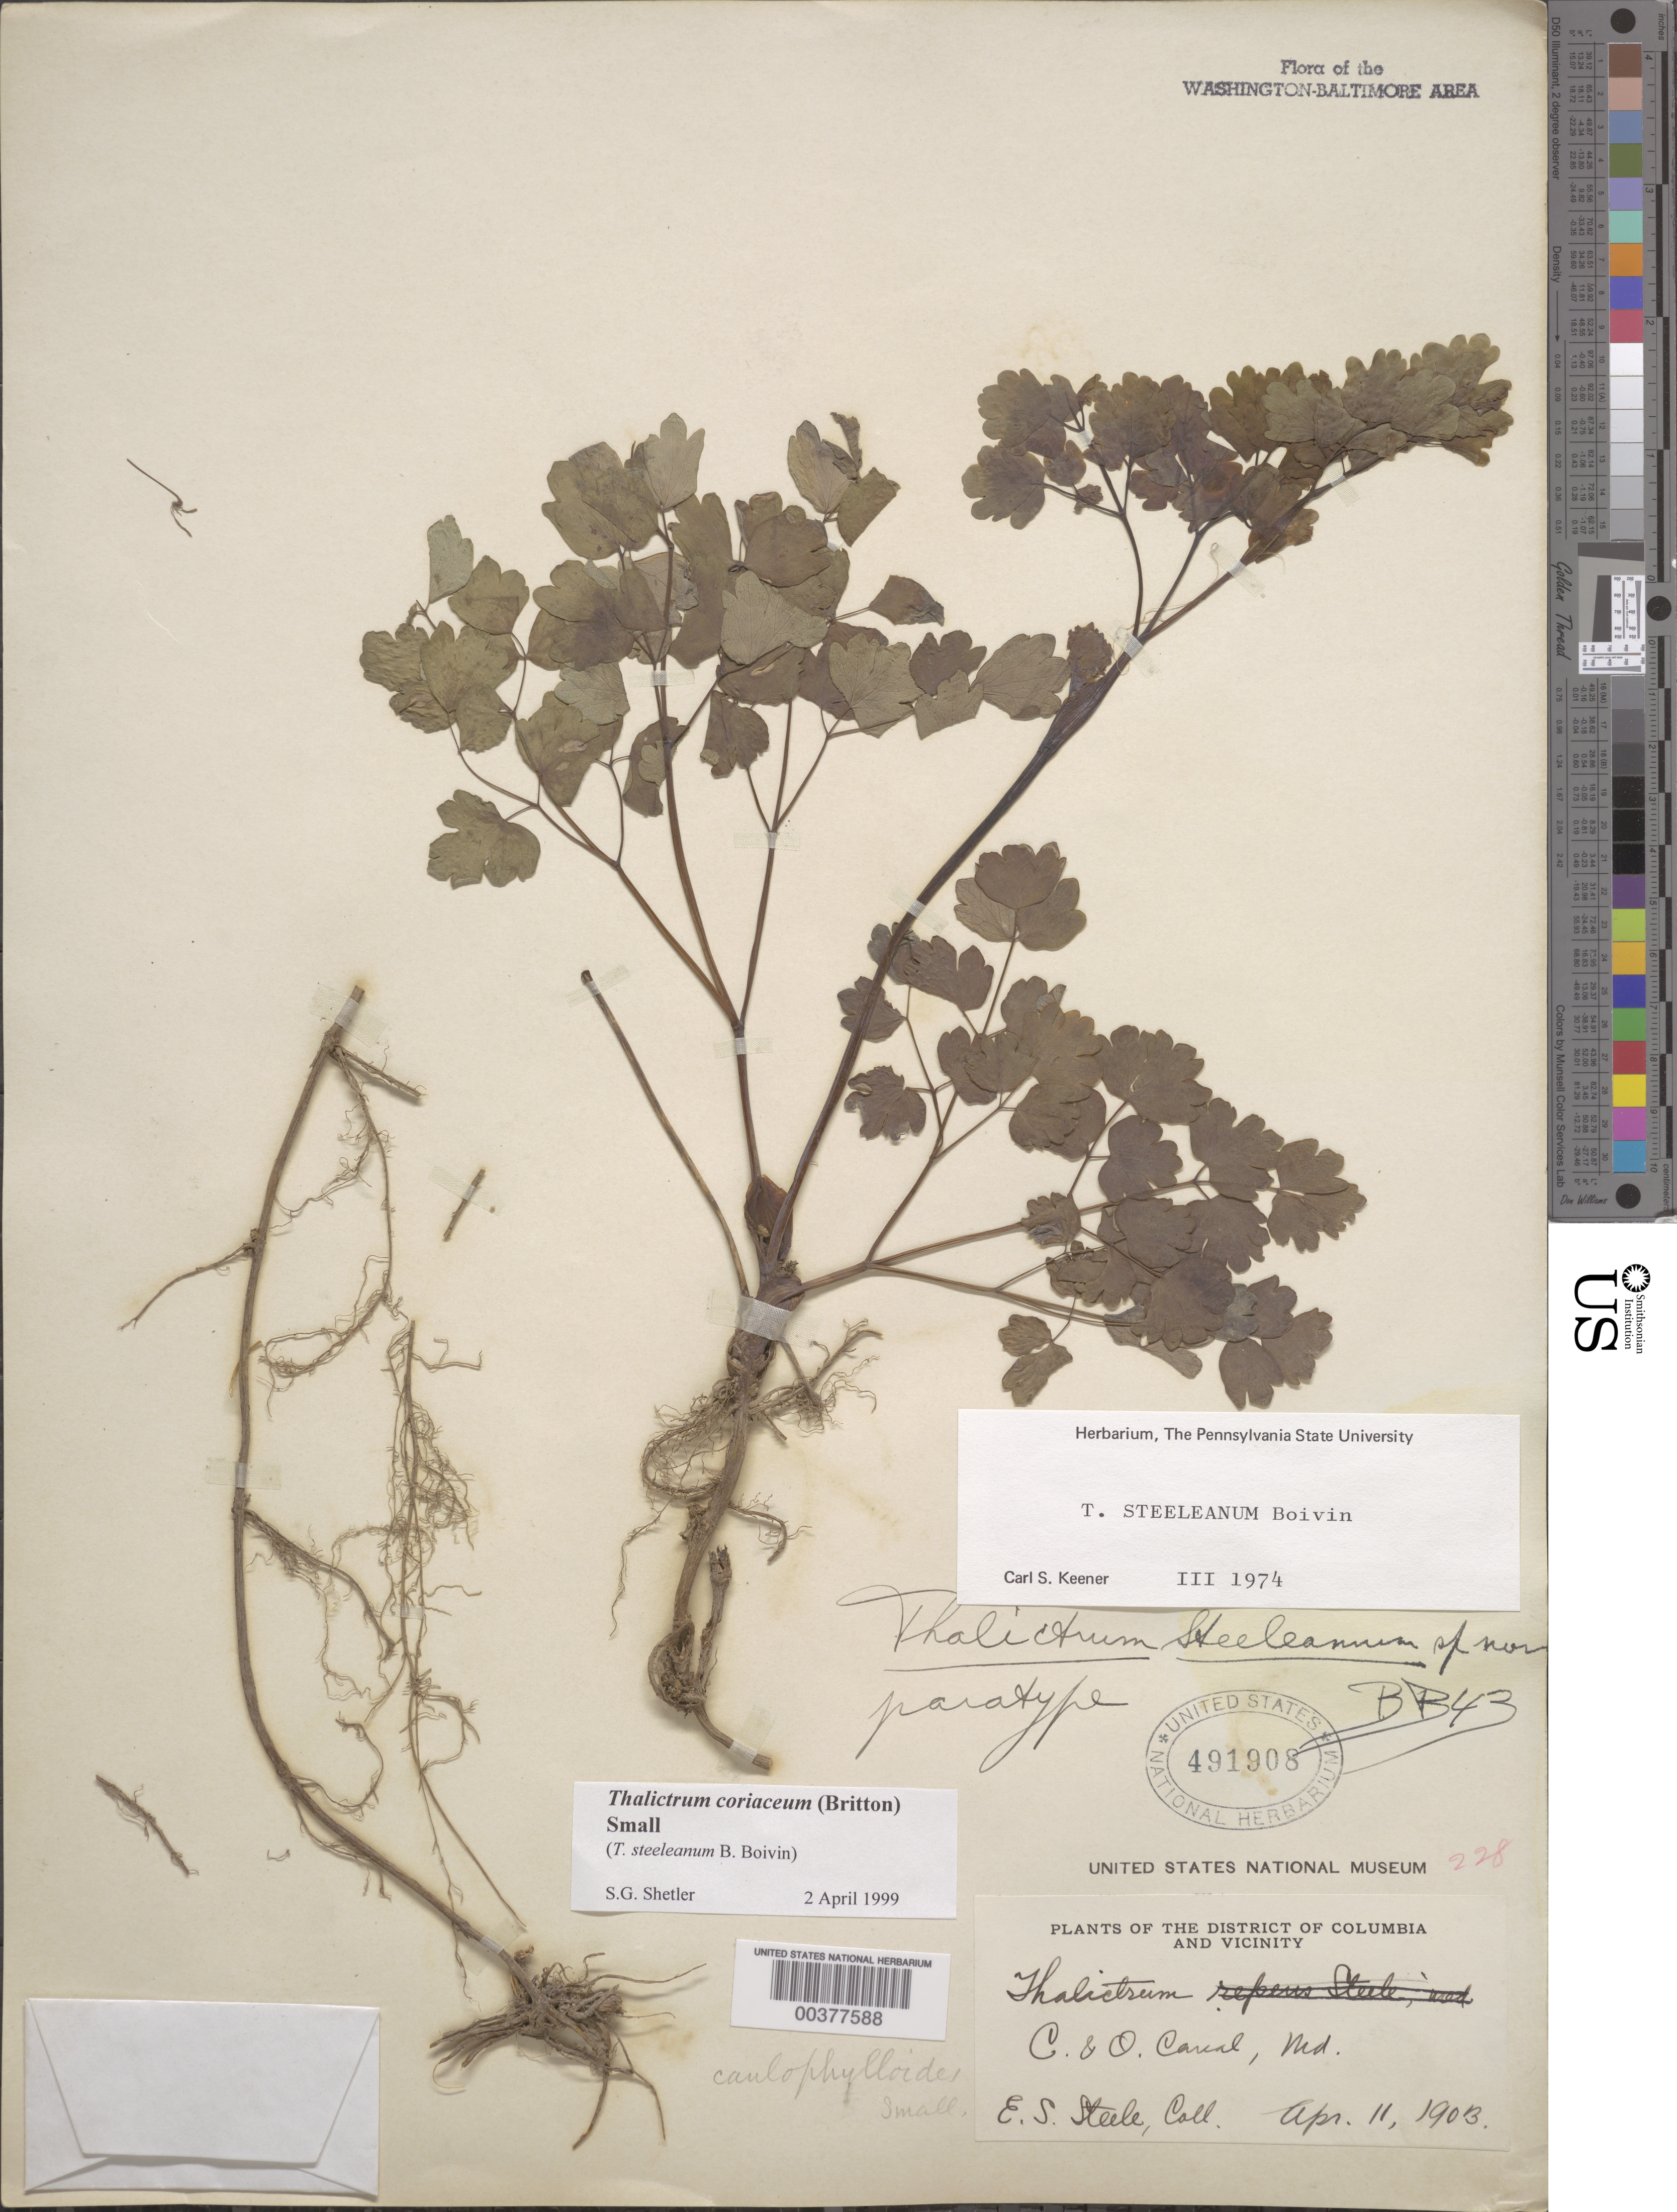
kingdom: Plantae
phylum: Tracheophyta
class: Magnoliopsida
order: Ranunculales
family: Ranunculaceae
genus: Thalictrum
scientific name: Thalictrum coriaceum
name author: (Britton) Small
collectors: E. Steele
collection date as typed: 11 Apr 1903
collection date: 1903-04-11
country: United States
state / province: Maryland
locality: C. and O. Canal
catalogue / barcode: US 491908